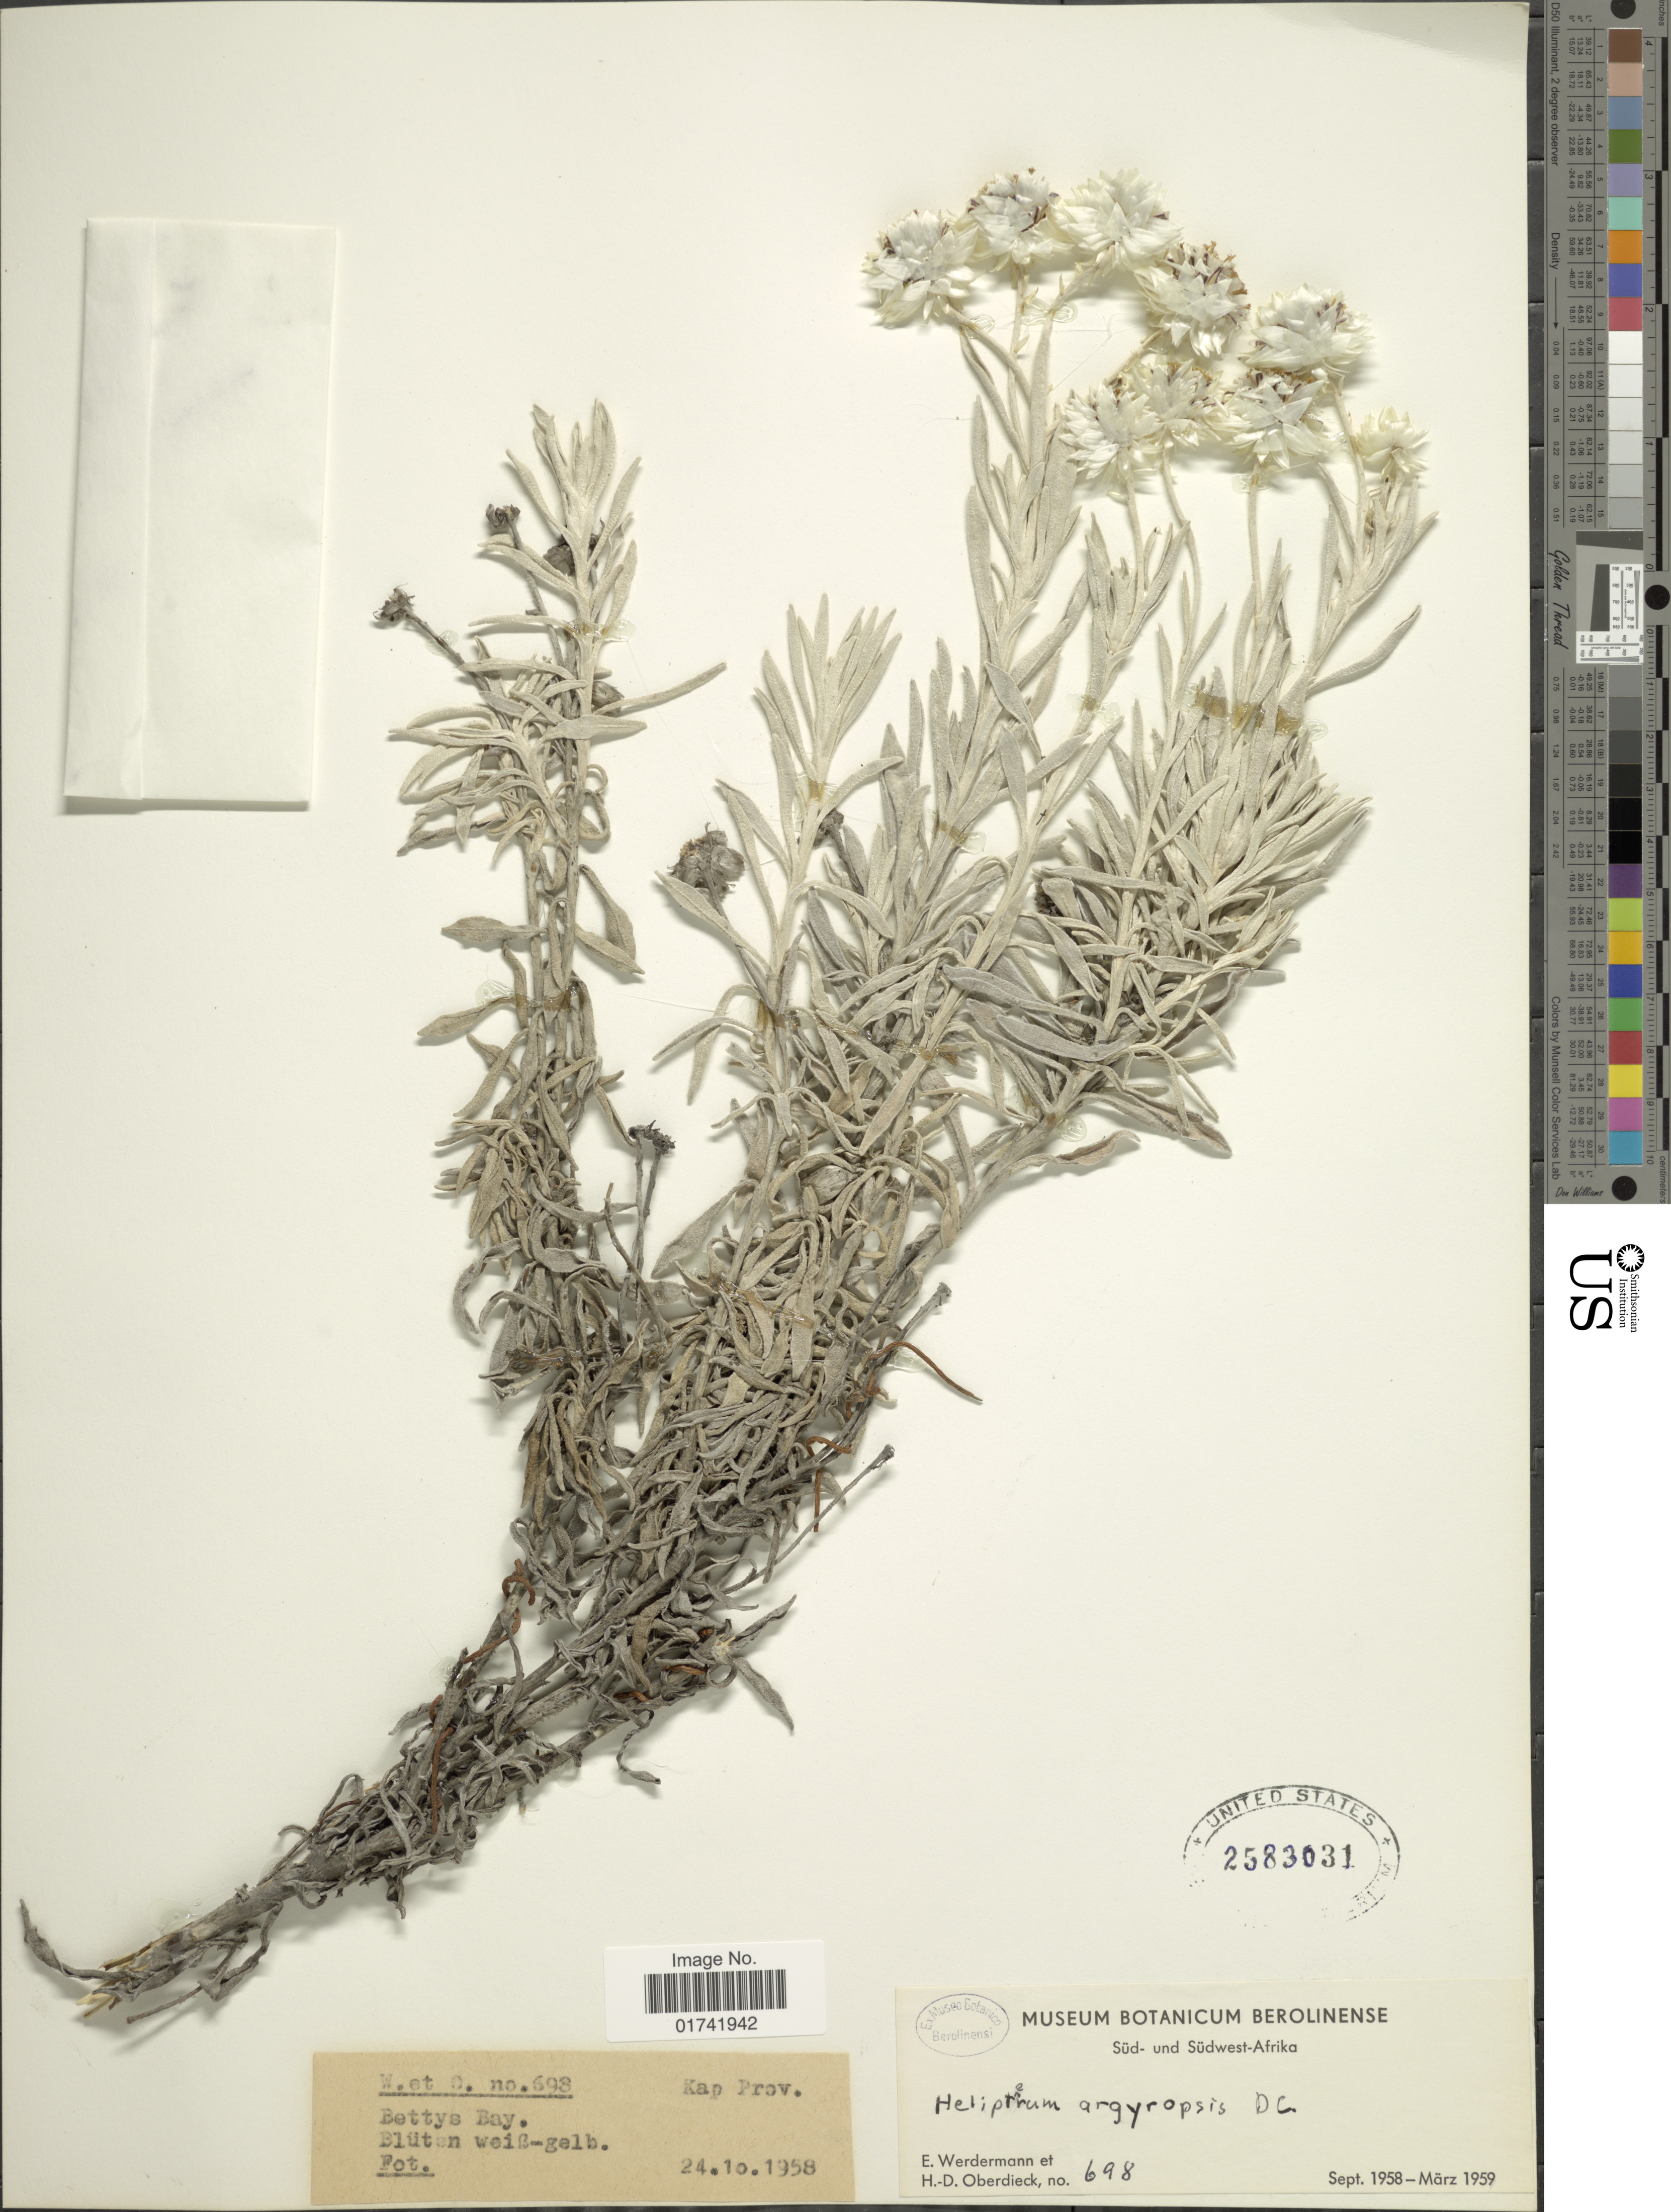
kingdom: Plantae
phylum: Tracheophyta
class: Magnoliopsida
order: Asterales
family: Asteraceae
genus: Helipterum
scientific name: Helipterum argyropsis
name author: DC.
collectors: E. Werdermann & H. Oberdieck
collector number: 698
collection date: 1958-10-24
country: South Africa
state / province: Western Cape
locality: Kap Prov. Bettys Bat.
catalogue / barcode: US 2583031